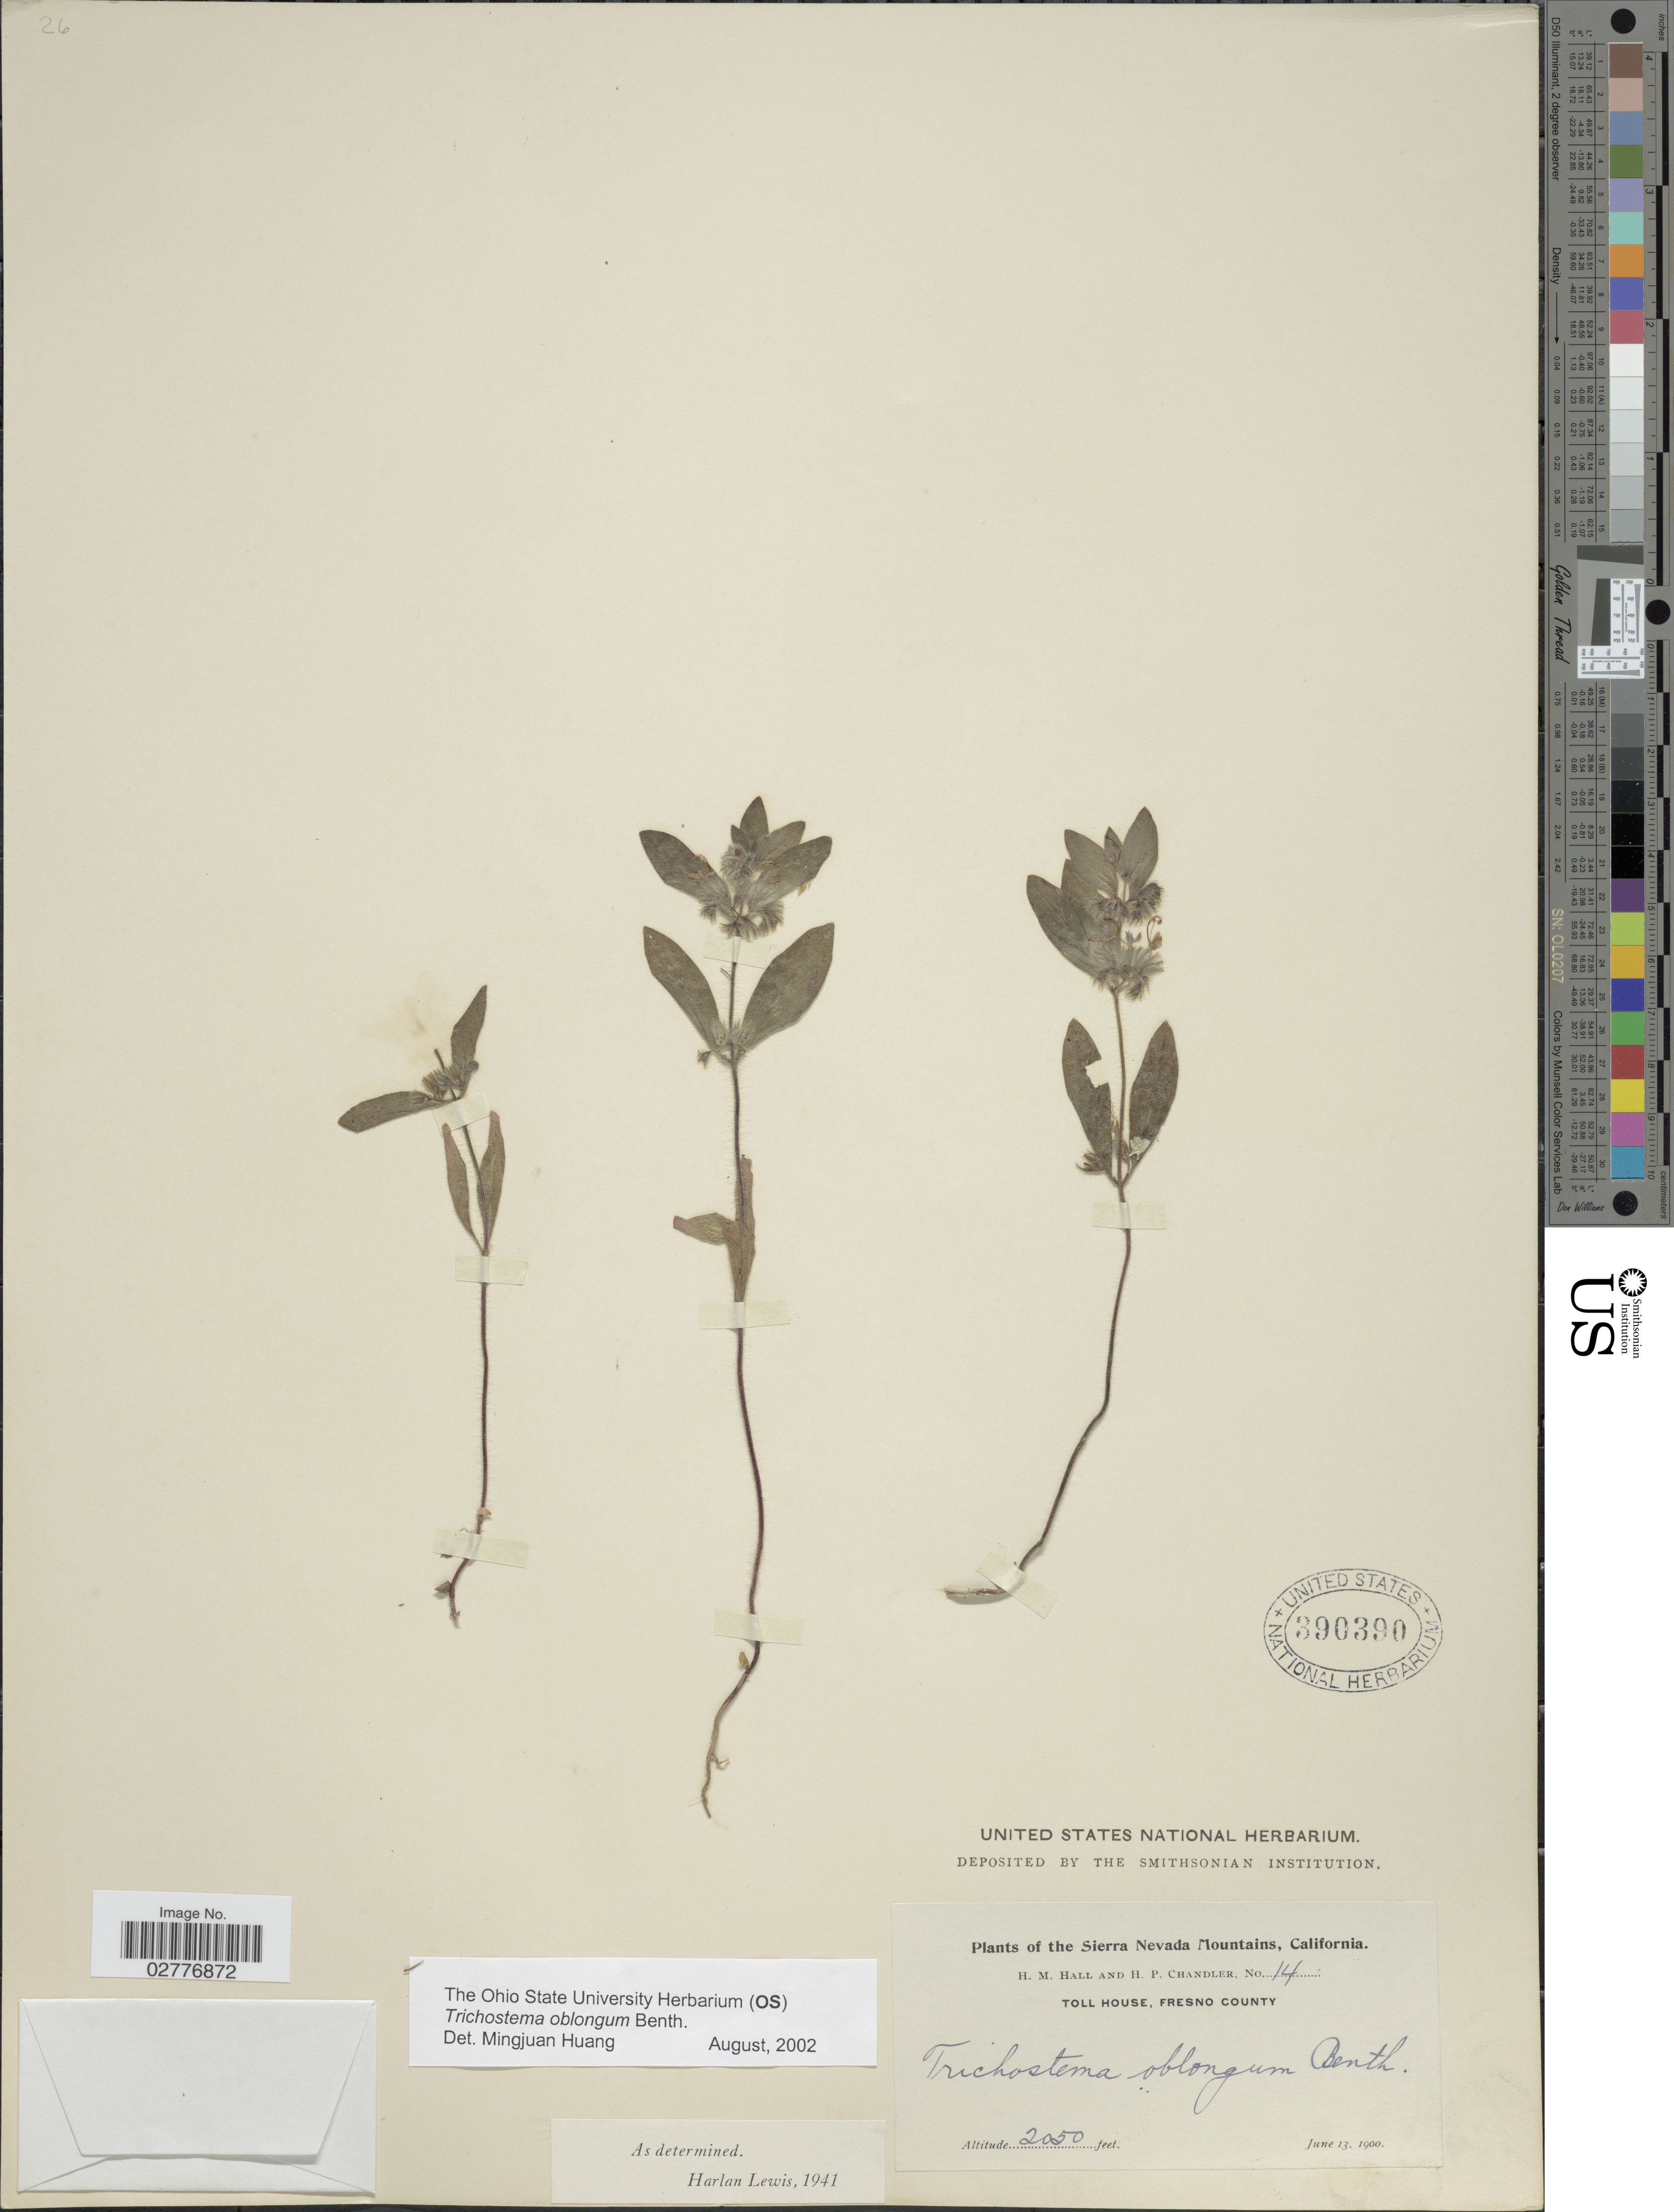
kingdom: Plantae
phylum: Tracheophyta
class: Magnoliopsida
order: Lamiales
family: Lamiaceae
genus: Trichostema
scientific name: Trichostema oblongum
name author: Benth.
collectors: H. M. Hall & H. Chandler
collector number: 14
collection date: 1900-06-13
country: United States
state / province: California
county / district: Fresno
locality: Sierra Nevada Mountains. Toll House, Fresno County.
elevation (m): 625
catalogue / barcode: US 390390